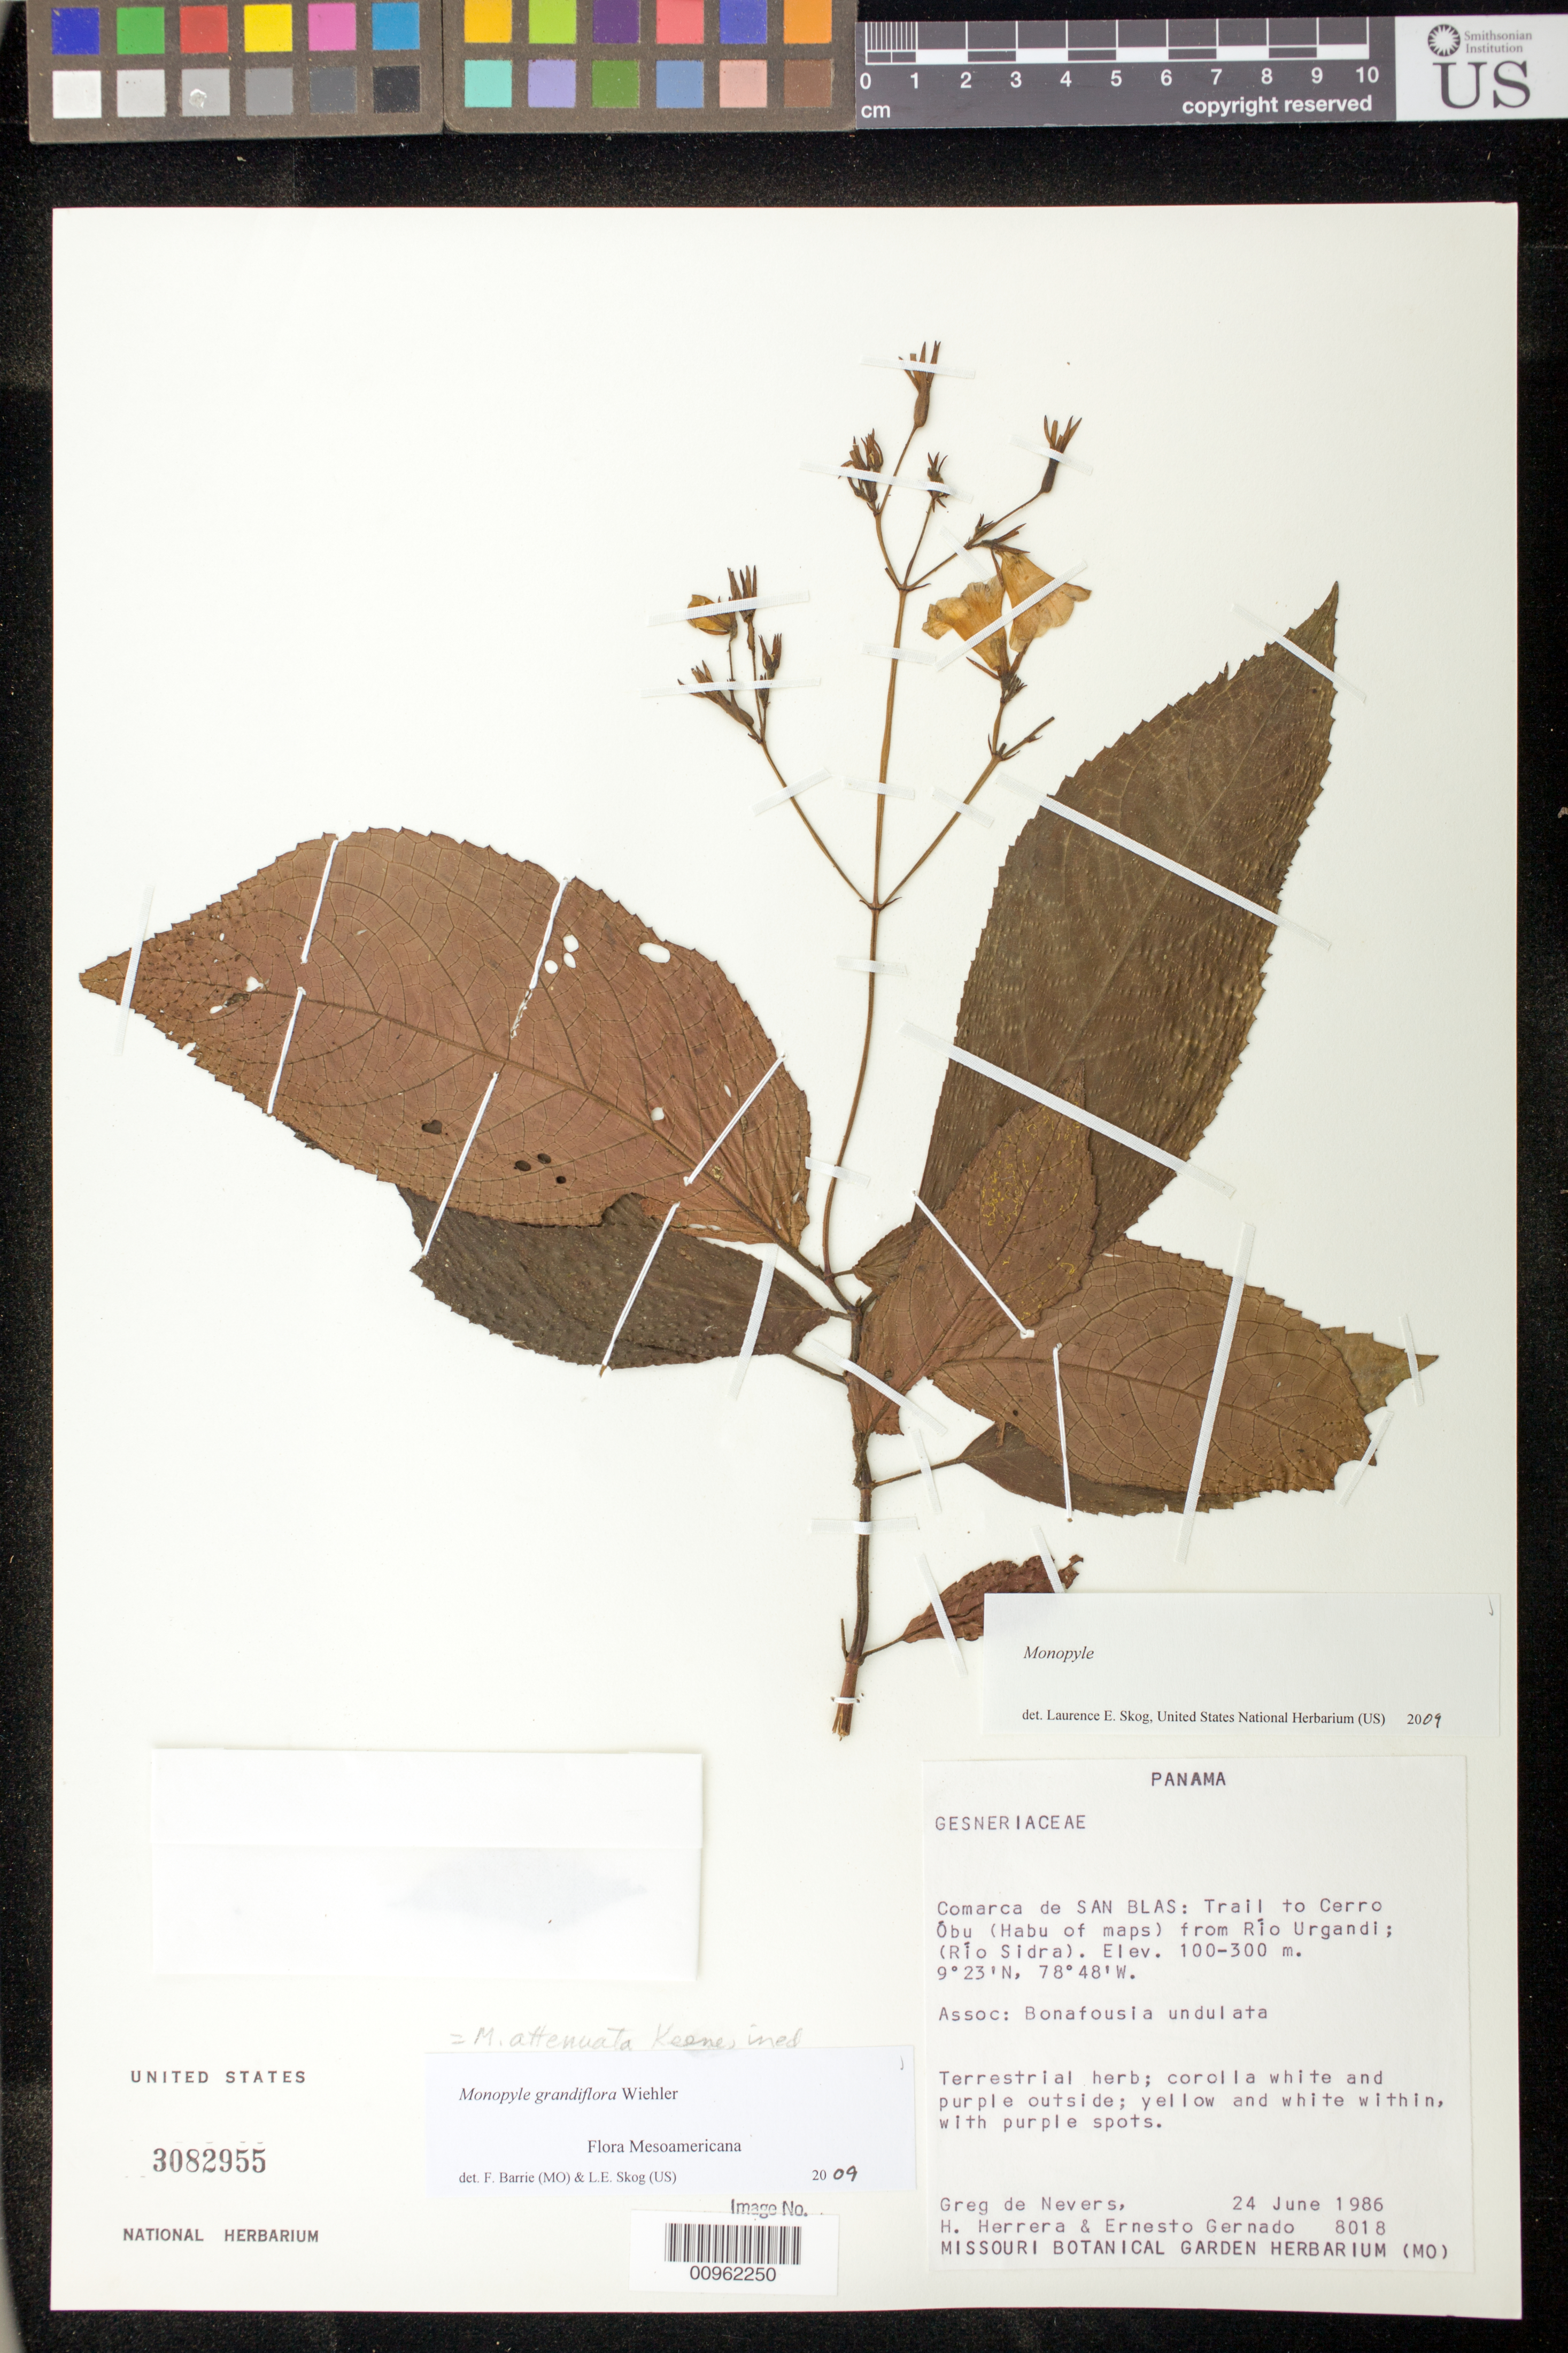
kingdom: Plantae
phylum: Tracheophyta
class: Magnoliopsida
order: Lamiales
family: Gesneriaceae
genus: Monopyle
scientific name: Monopyle grandiflora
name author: Wiehler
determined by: Barrie, F. R.; Skog, Laurence E.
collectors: G. C. de Nevers, H. Herrera & E. Gernado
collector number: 8018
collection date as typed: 24 Jun 1986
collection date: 1986-06-24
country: Panama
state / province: Kuna Yala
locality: Comarca de San Blas: trail to Cerro Obu (Habu of maps) from Rio Urgandi (Rio Sidra)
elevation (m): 100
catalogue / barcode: US 3082955